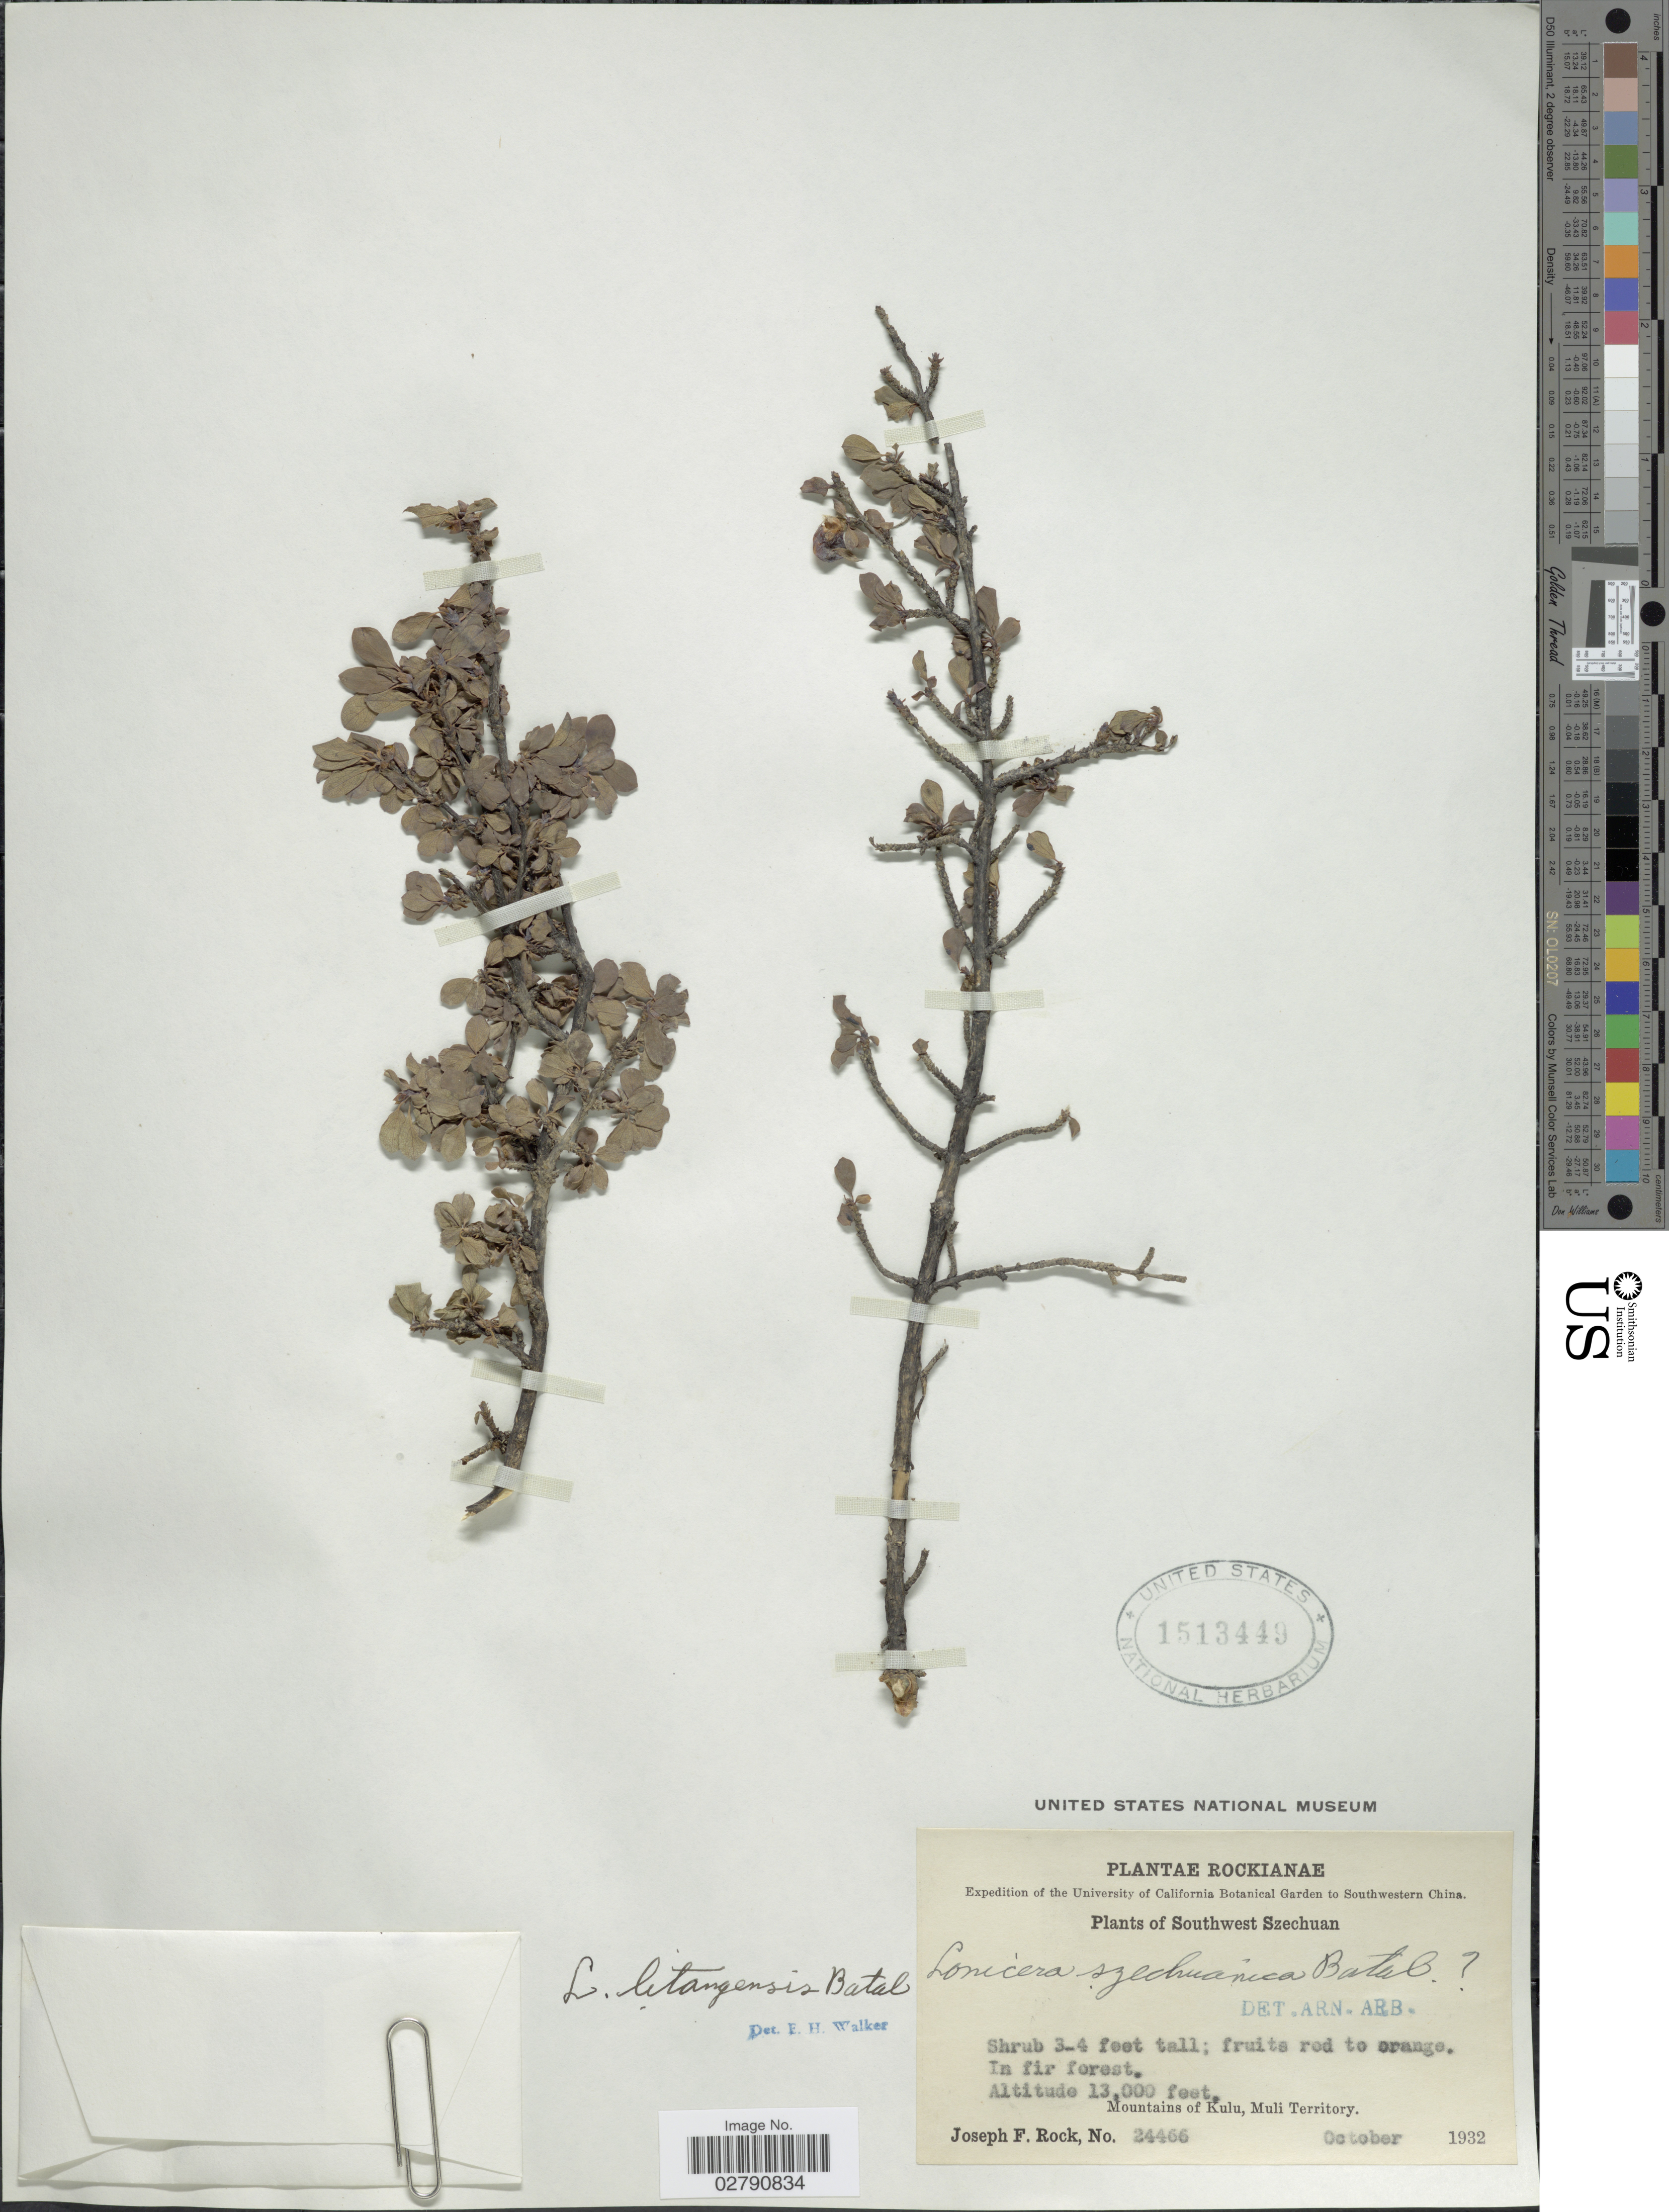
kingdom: Plantae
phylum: Tracheophyta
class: Magnoliopsida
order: Dipsacales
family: Caprifoliaceae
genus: Lonicera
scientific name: Lonicera litangensis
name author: Batalin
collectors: J. F. Rock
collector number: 24466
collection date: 1932-10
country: China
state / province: Sichuan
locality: Southwestern China. Southwest Szechuan. Mountains of Kulu, Muli Territory.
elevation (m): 3962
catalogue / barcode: US 1513449